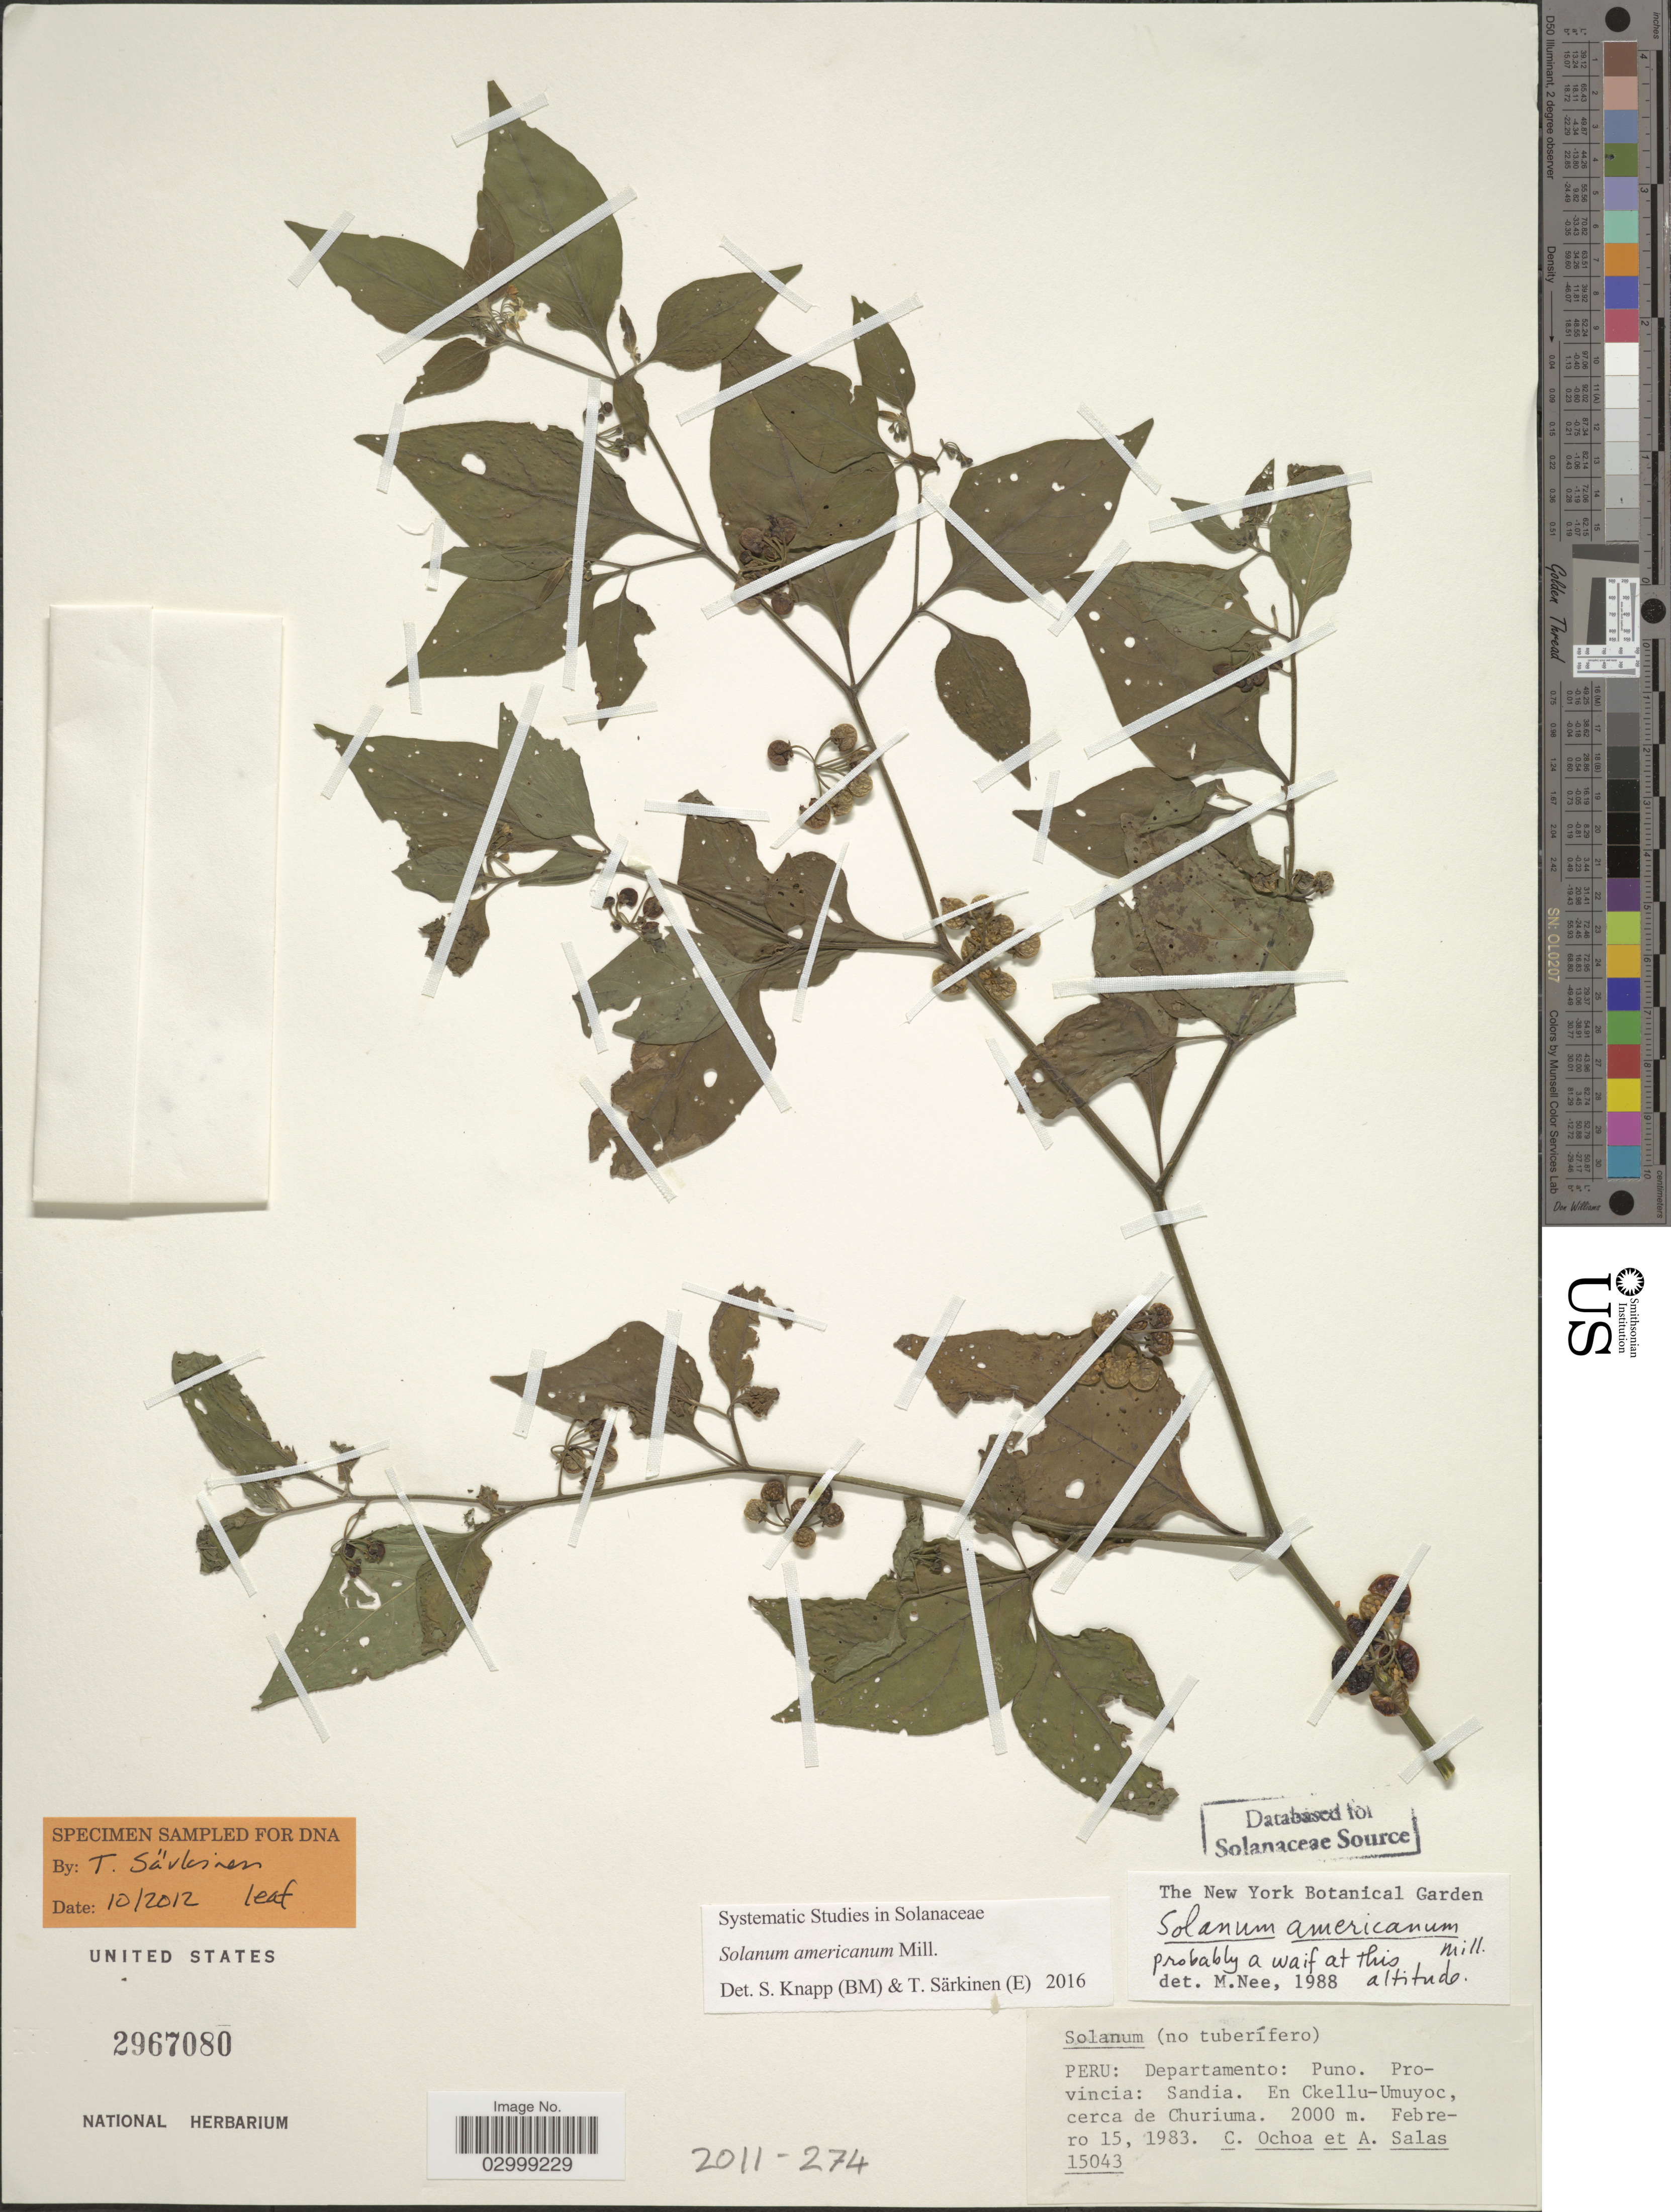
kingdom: Plantae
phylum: Tracheophyta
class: Magnoliopsida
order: Solanales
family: Solanaceae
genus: Solanum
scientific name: Solanum americanum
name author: Mill.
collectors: C. Ochoa & A. Salas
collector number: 15043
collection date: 1983-02-15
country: Peru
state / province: Puno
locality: Departamento: Puno, Provincia: Sandia, En Ckellu-Umuyoc, cerca de Churiuma.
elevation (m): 2000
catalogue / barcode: US 2967080